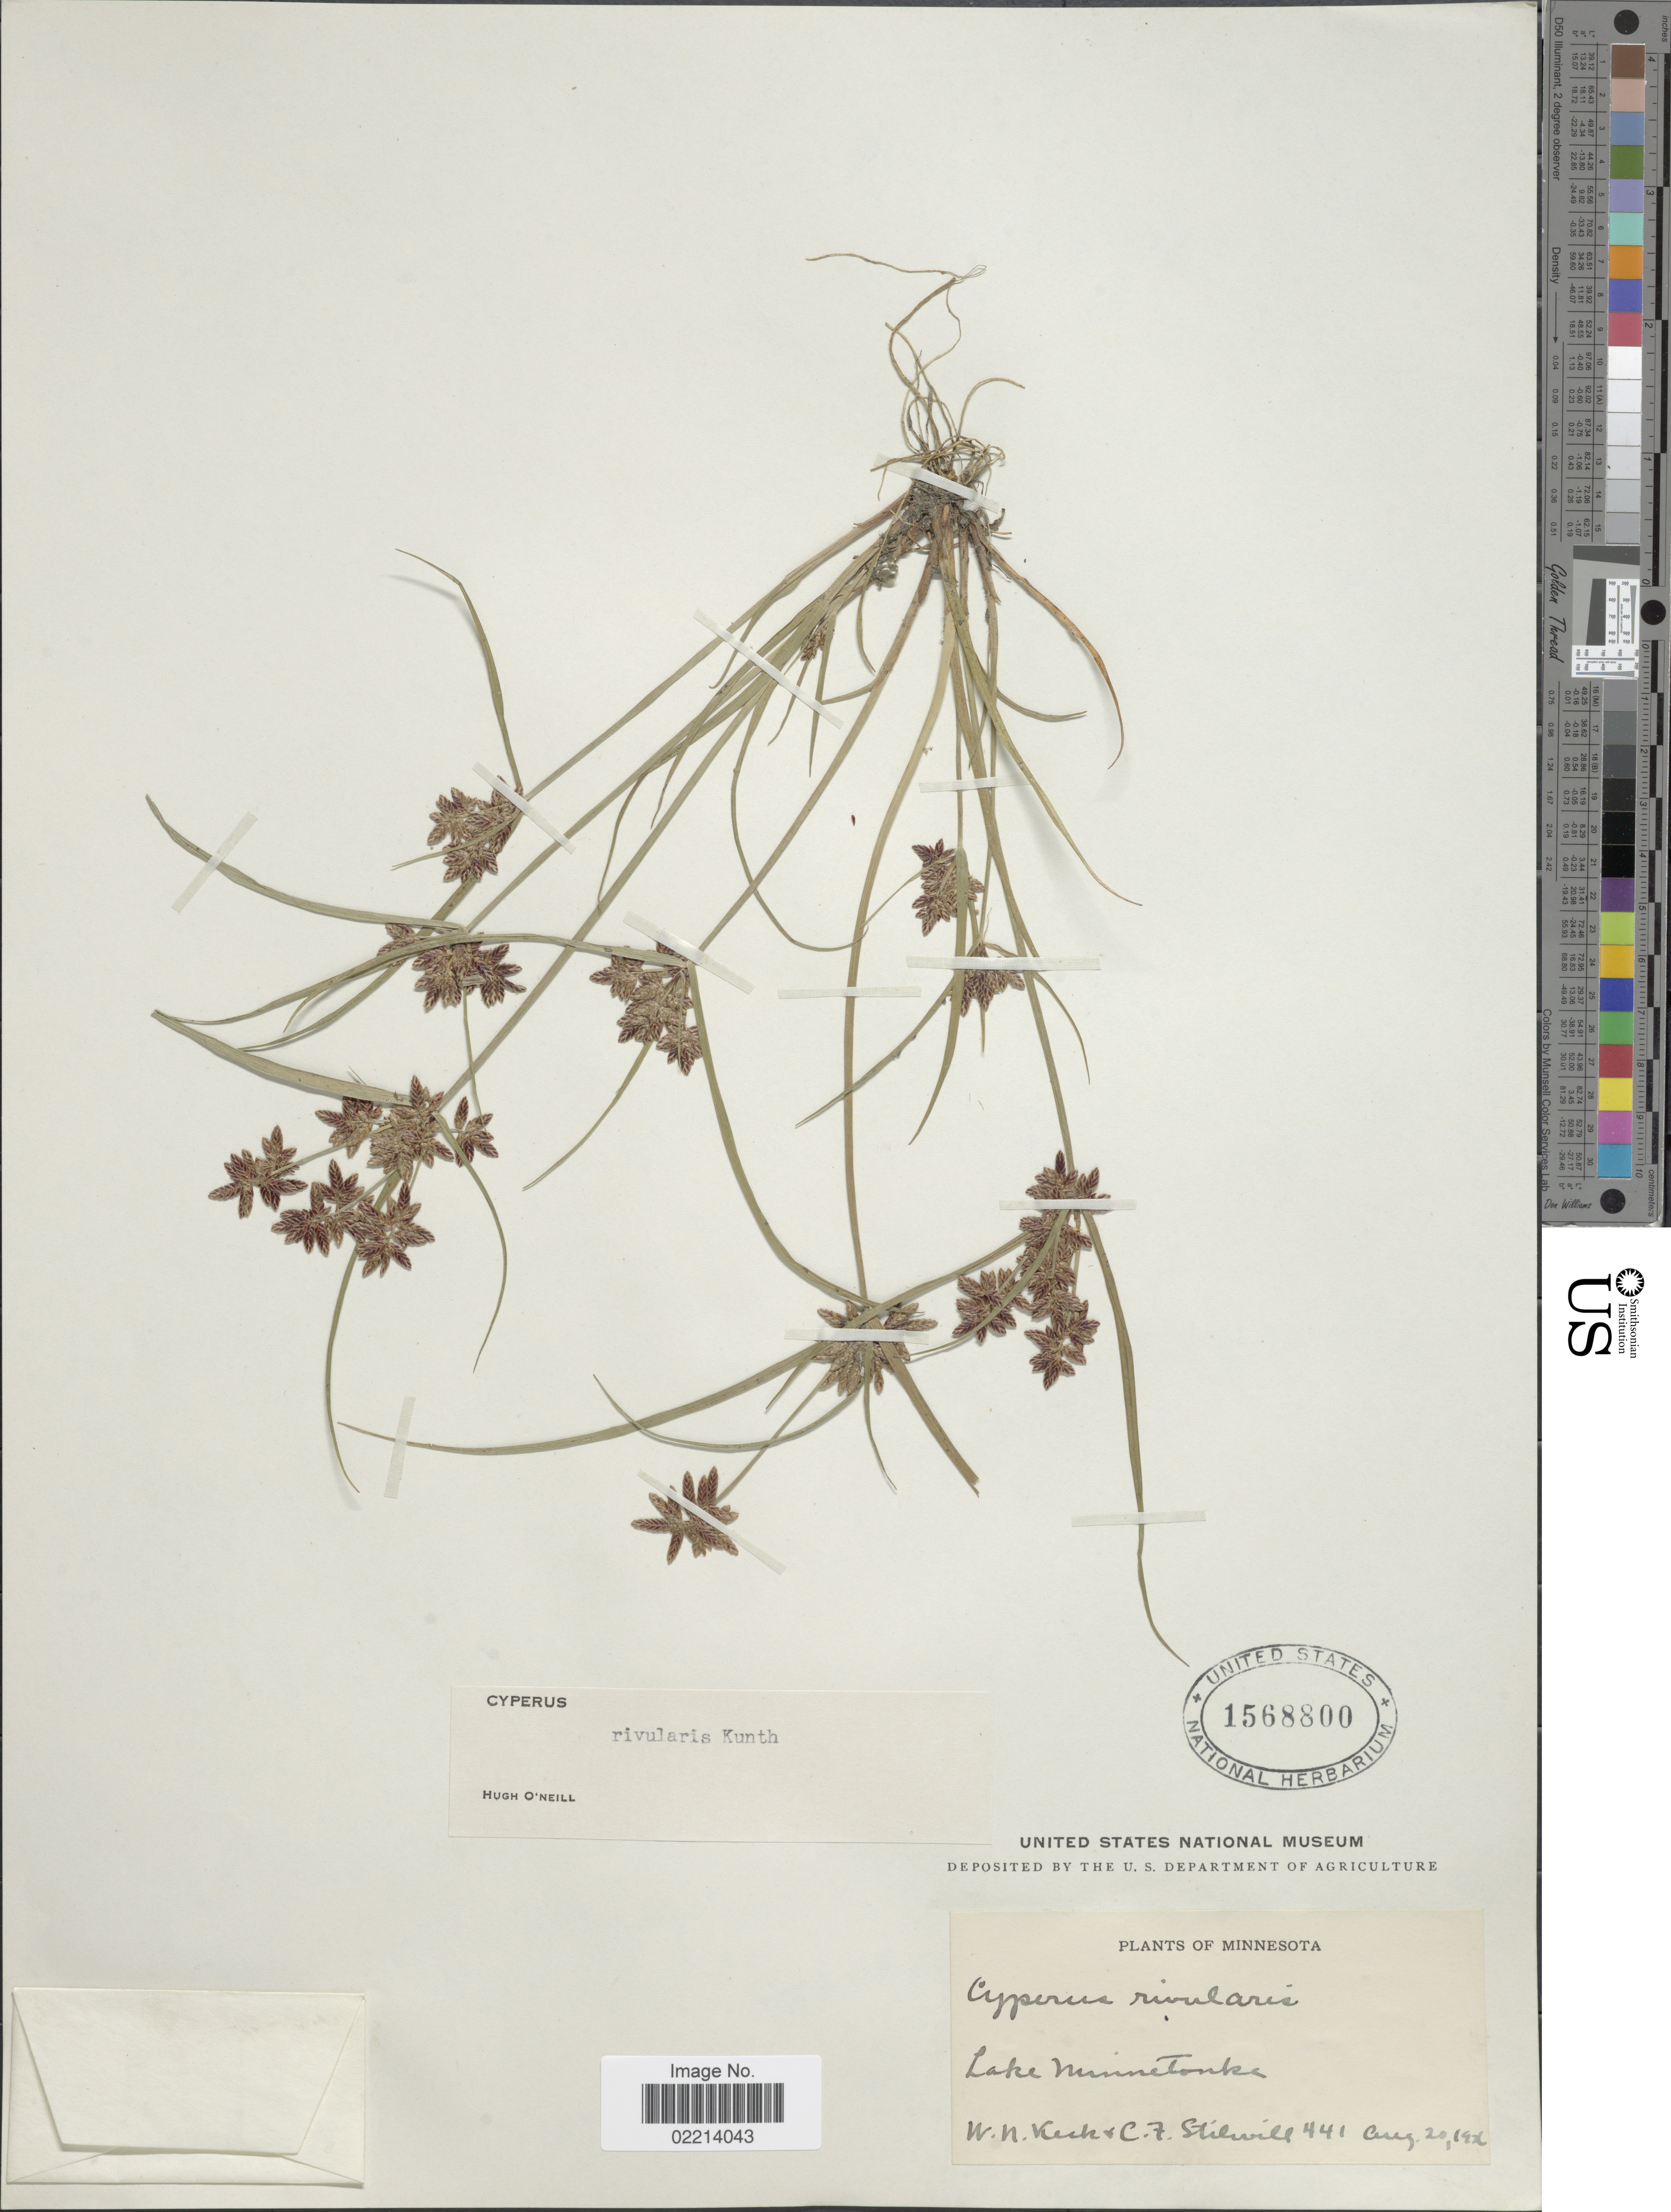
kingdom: Plantae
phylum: Tracheophyta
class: Liliopsida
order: Poales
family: Cyperaceae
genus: Cyperus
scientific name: Cyperus bipartitus Torr.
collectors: W. Keck & C. Stilwill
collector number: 441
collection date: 1926-08-20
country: United States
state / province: Minnesota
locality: Lake Minnetonka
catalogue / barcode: US 1568800